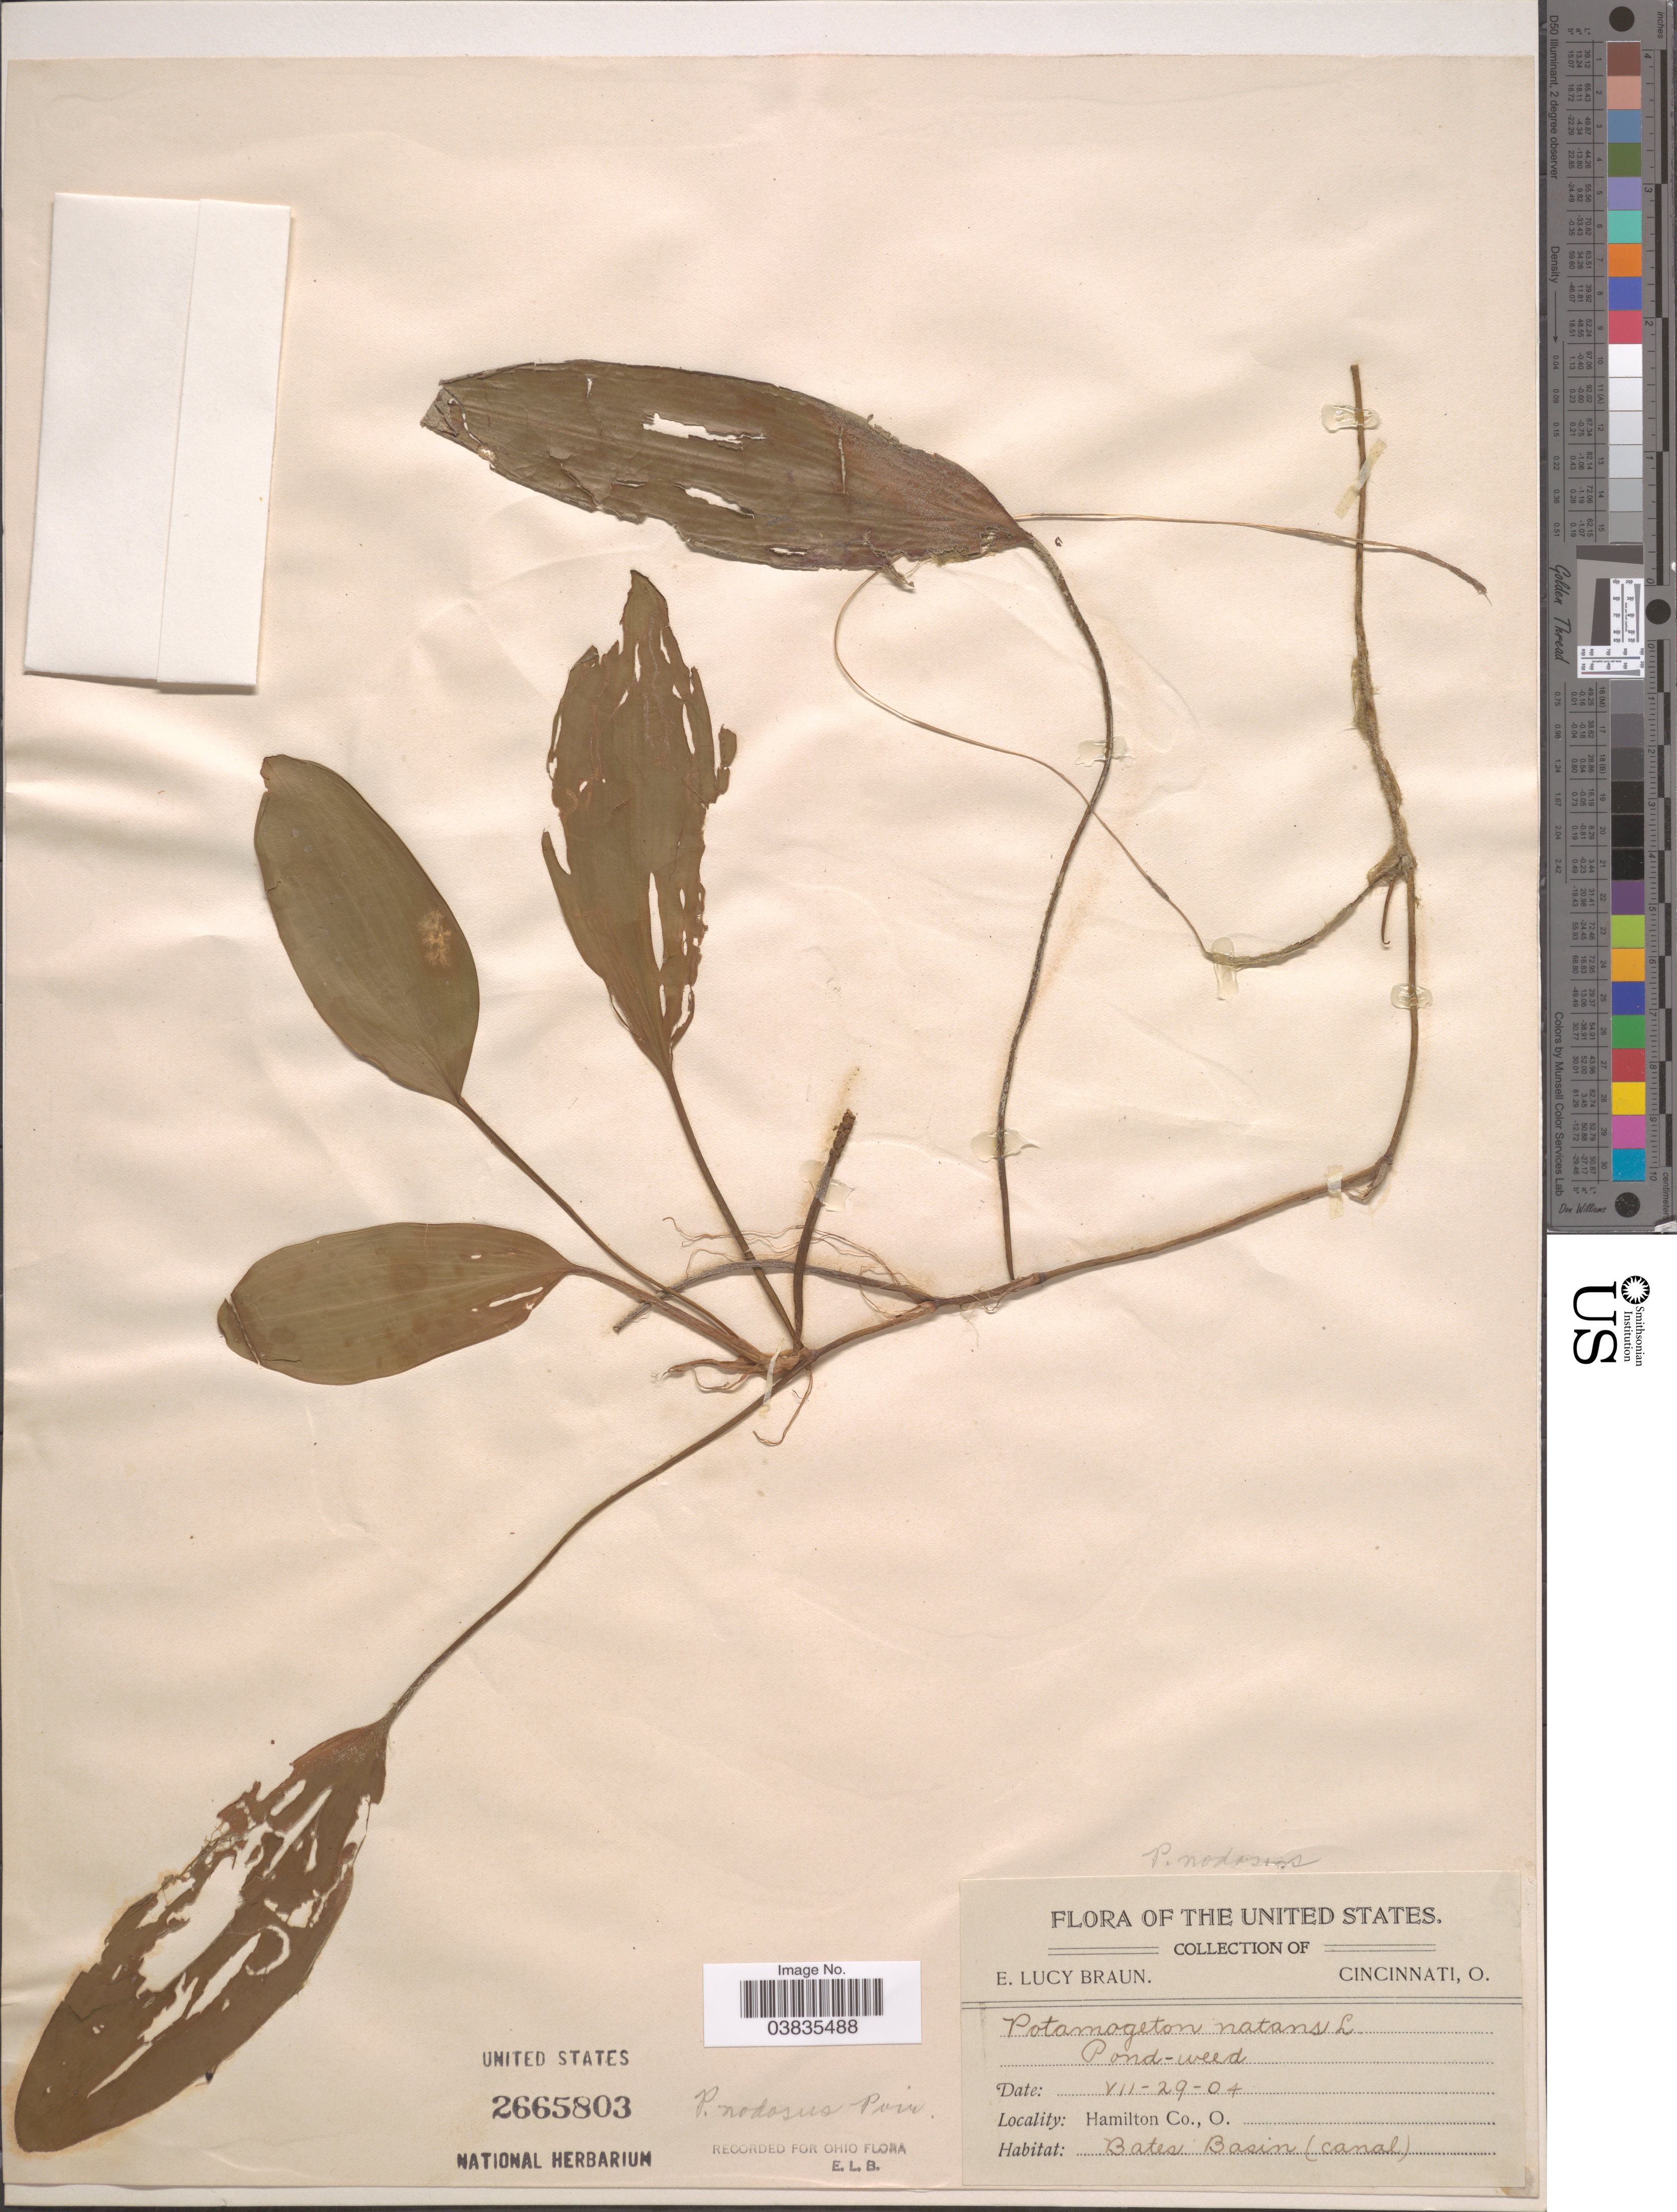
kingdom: Plantae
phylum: Tracheophyta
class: Liliopsida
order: Alismatales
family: Potamogetonaceae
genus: Potamogeton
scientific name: Potamogeton nodosus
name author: Poir.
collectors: E. L. Braun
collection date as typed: Transcribed d/m/y: 29/7/4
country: United States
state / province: Ohio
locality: Hamilton Co. Bates Basin (canal).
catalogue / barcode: US 2665803